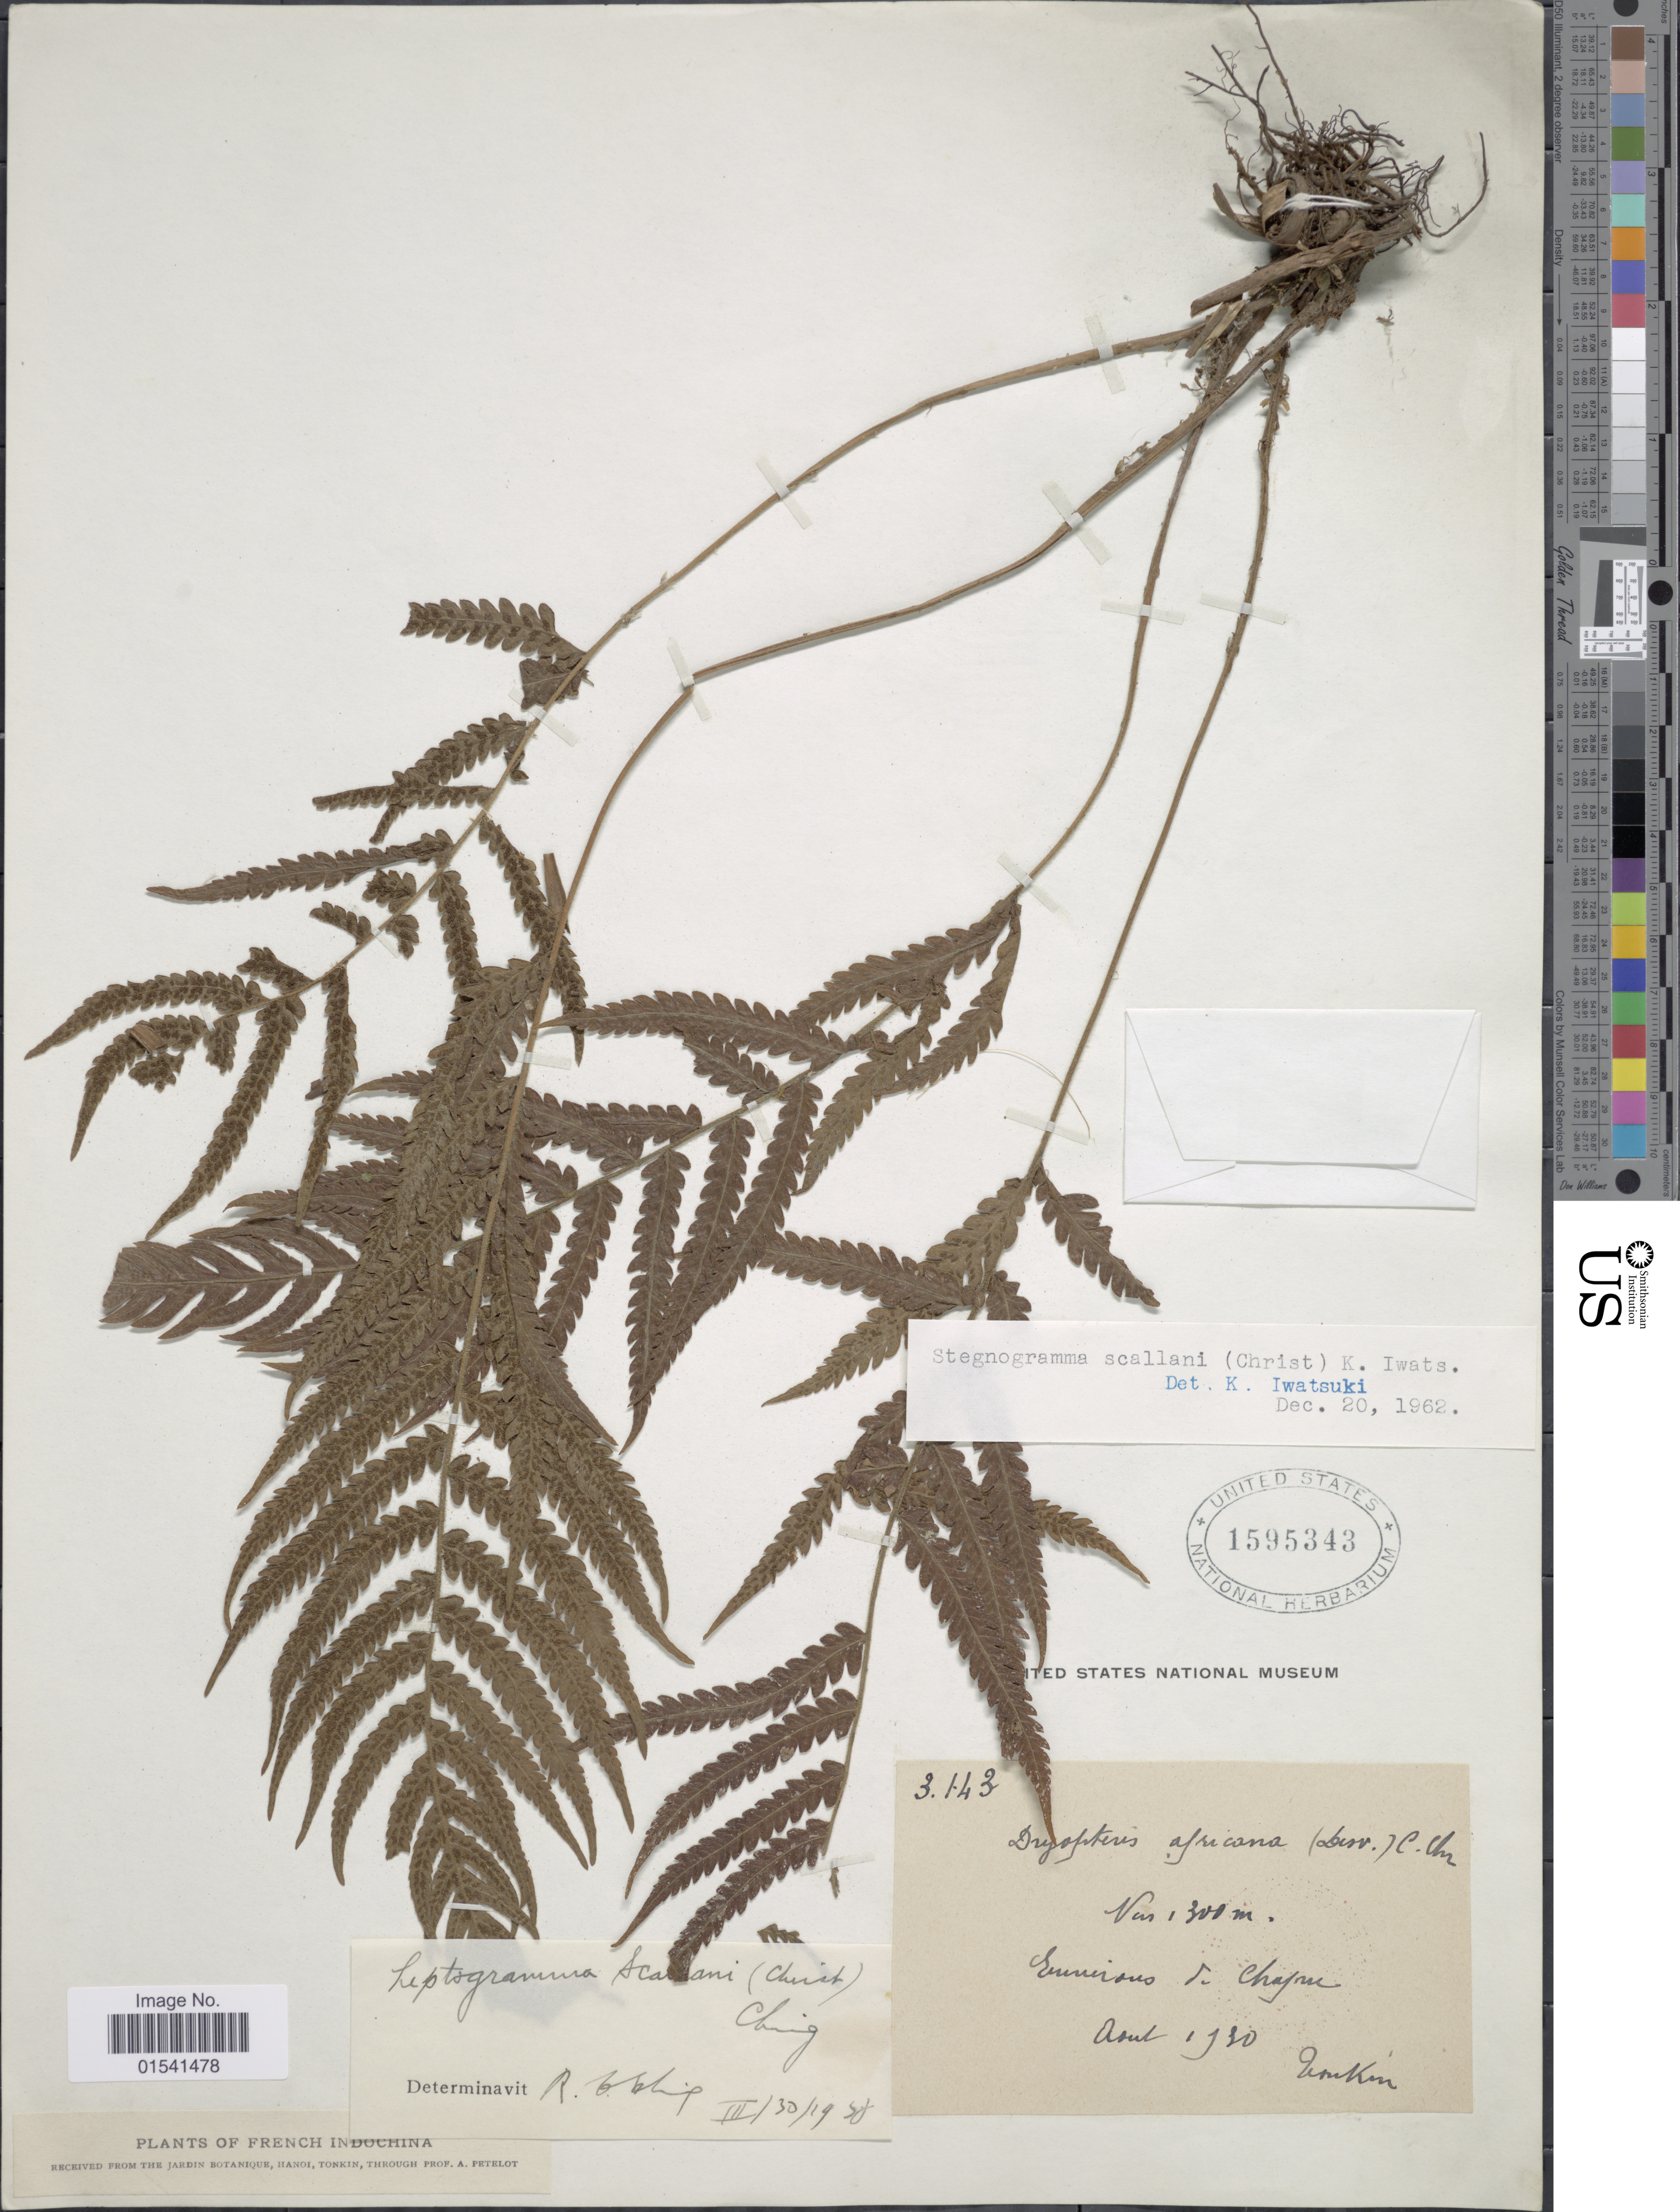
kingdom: Plantae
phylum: Tracheophyta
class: Polypodiopsida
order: Polypodiales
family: Thelypteridaceae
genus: Stegnogramma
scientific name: Stegnogramma scallanii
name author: (Christ) K. Iwats.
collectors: A. Petelot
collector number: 3143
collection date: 1930-08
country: Vietnam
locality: French Indochina, Tonkin. Environs d Chapren [interpreted]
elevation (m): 1300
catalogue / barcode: US 1595343